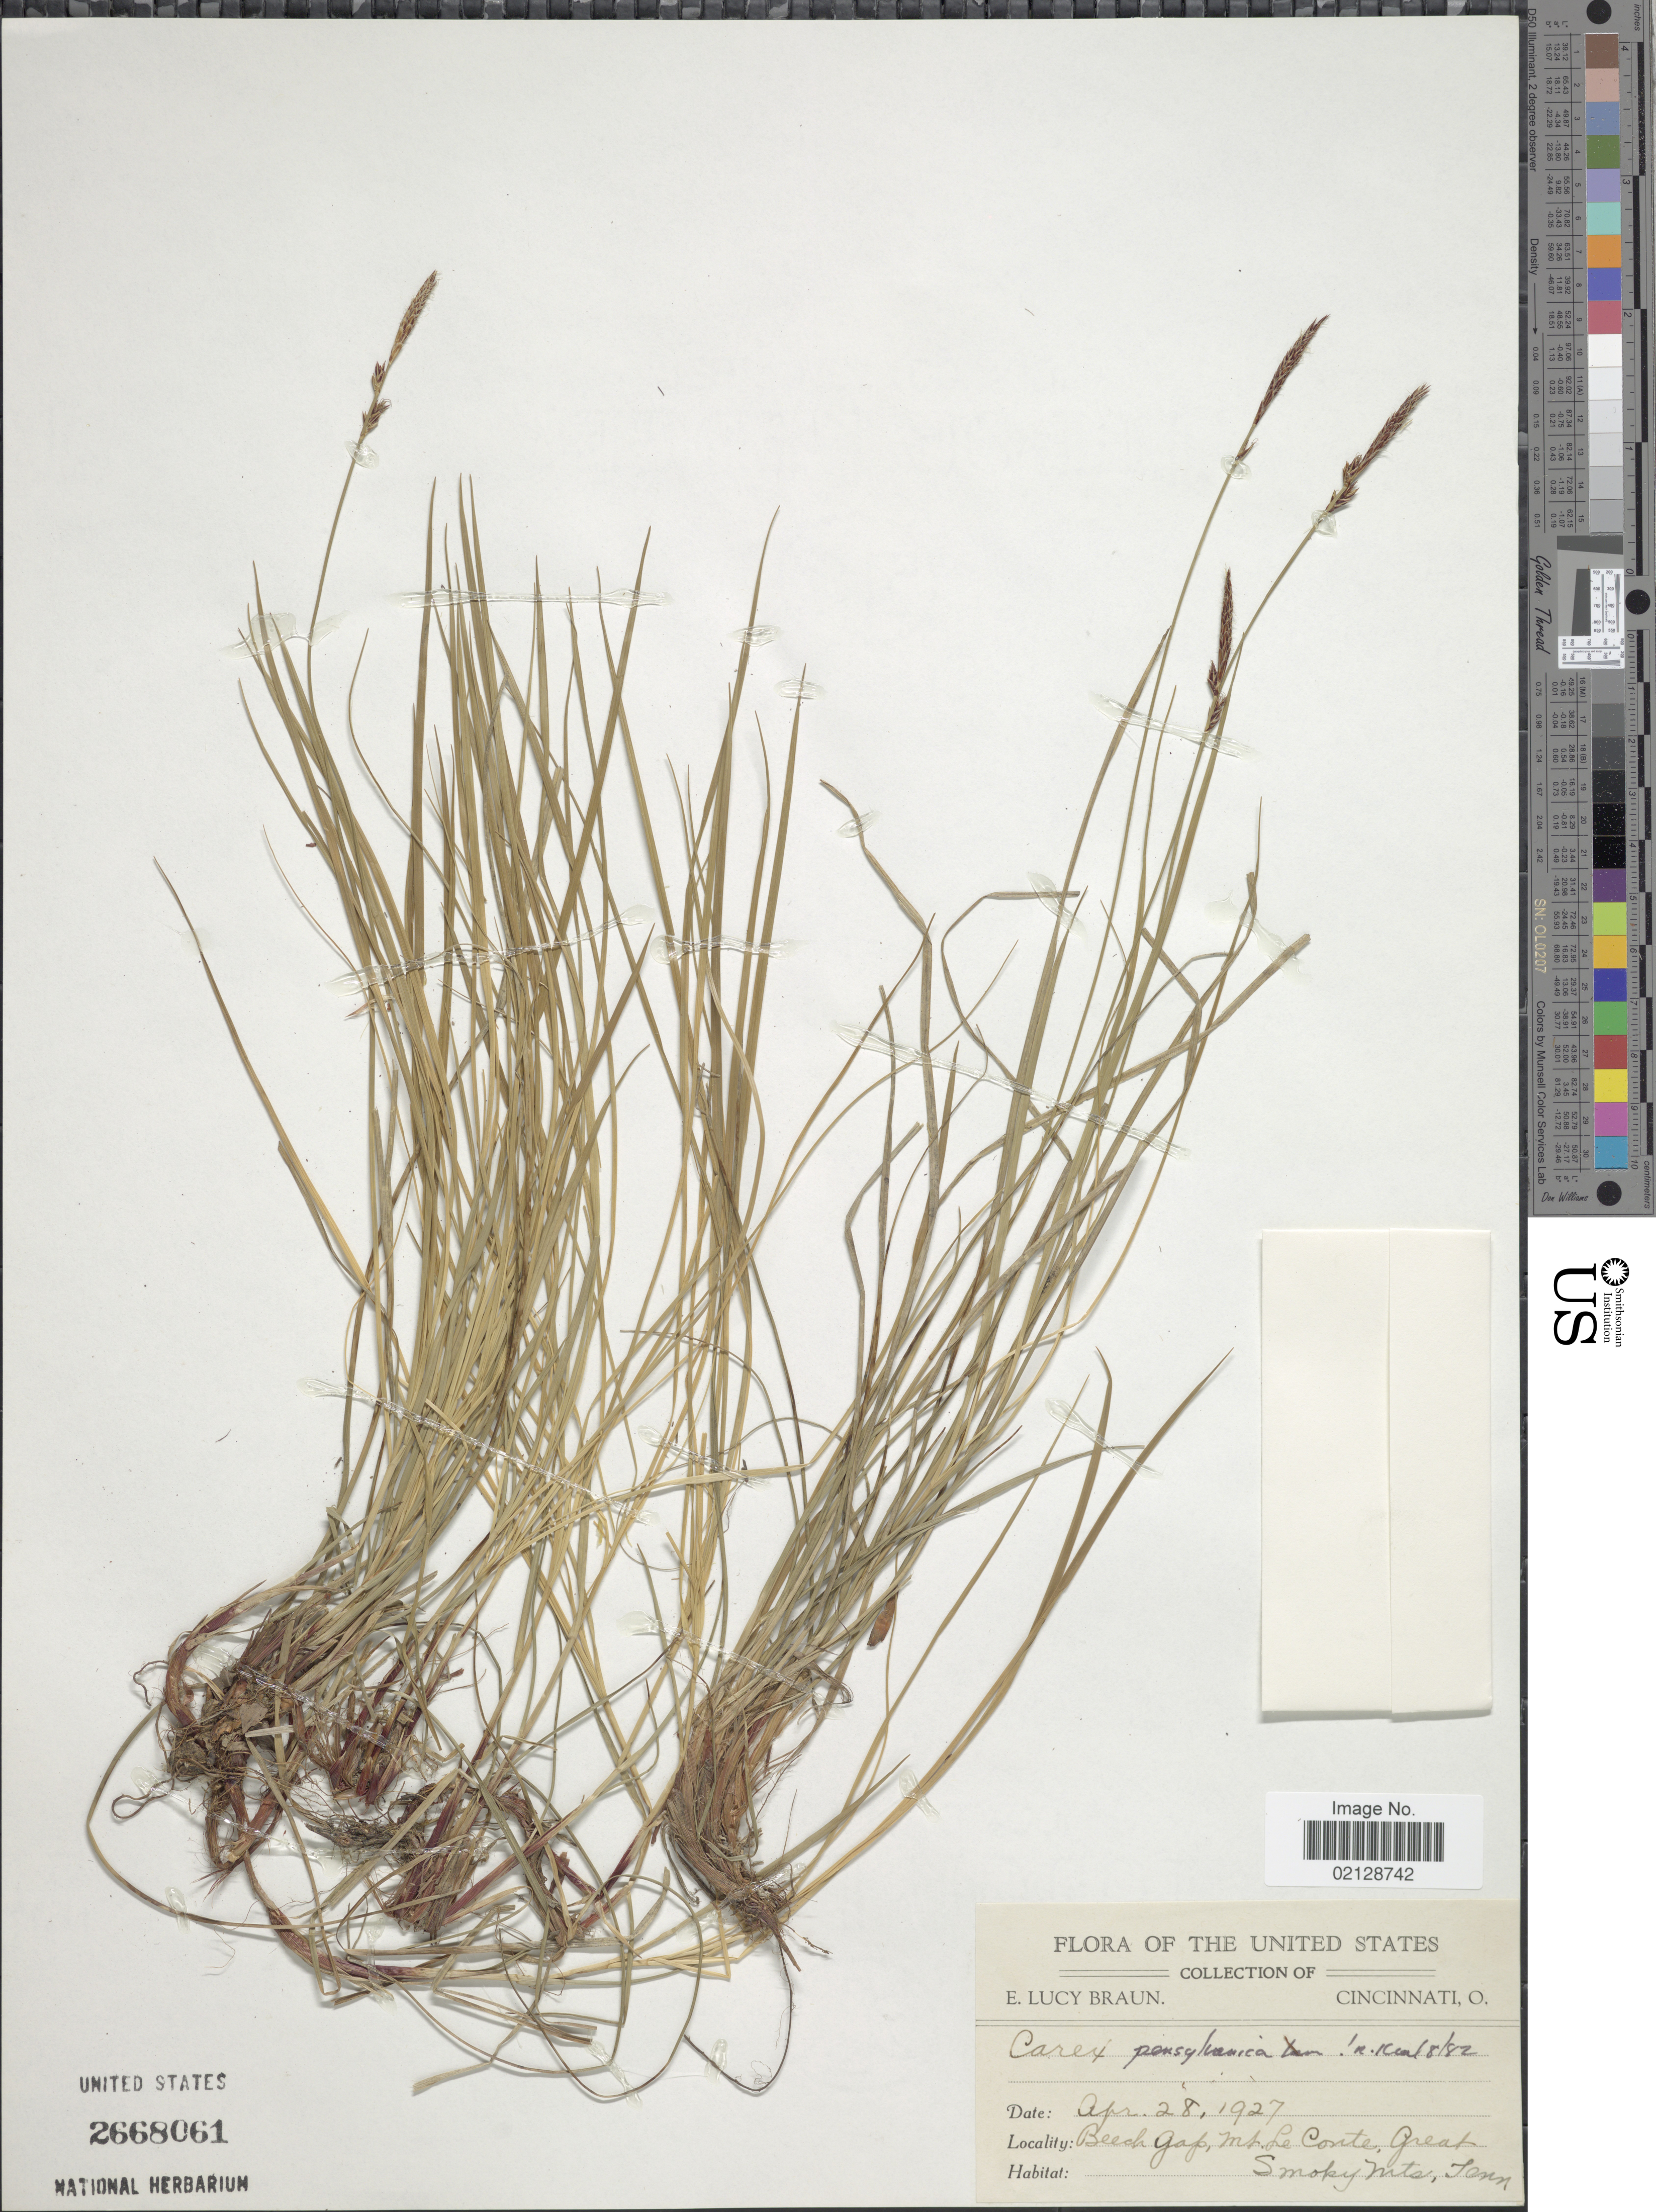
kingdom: Plantae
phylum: Tracheophyta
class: Liliopsida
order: Poales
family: Cyperaceae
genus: Carex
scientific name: Carex pensylvanica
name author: Lam.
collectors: E. L. Braun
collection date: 1927-04-28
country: United States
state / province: Tennessee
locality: Beech Gap, Mt. Le Conte, Great, Smoky Mts., Tenn.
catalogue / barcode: US 2668061